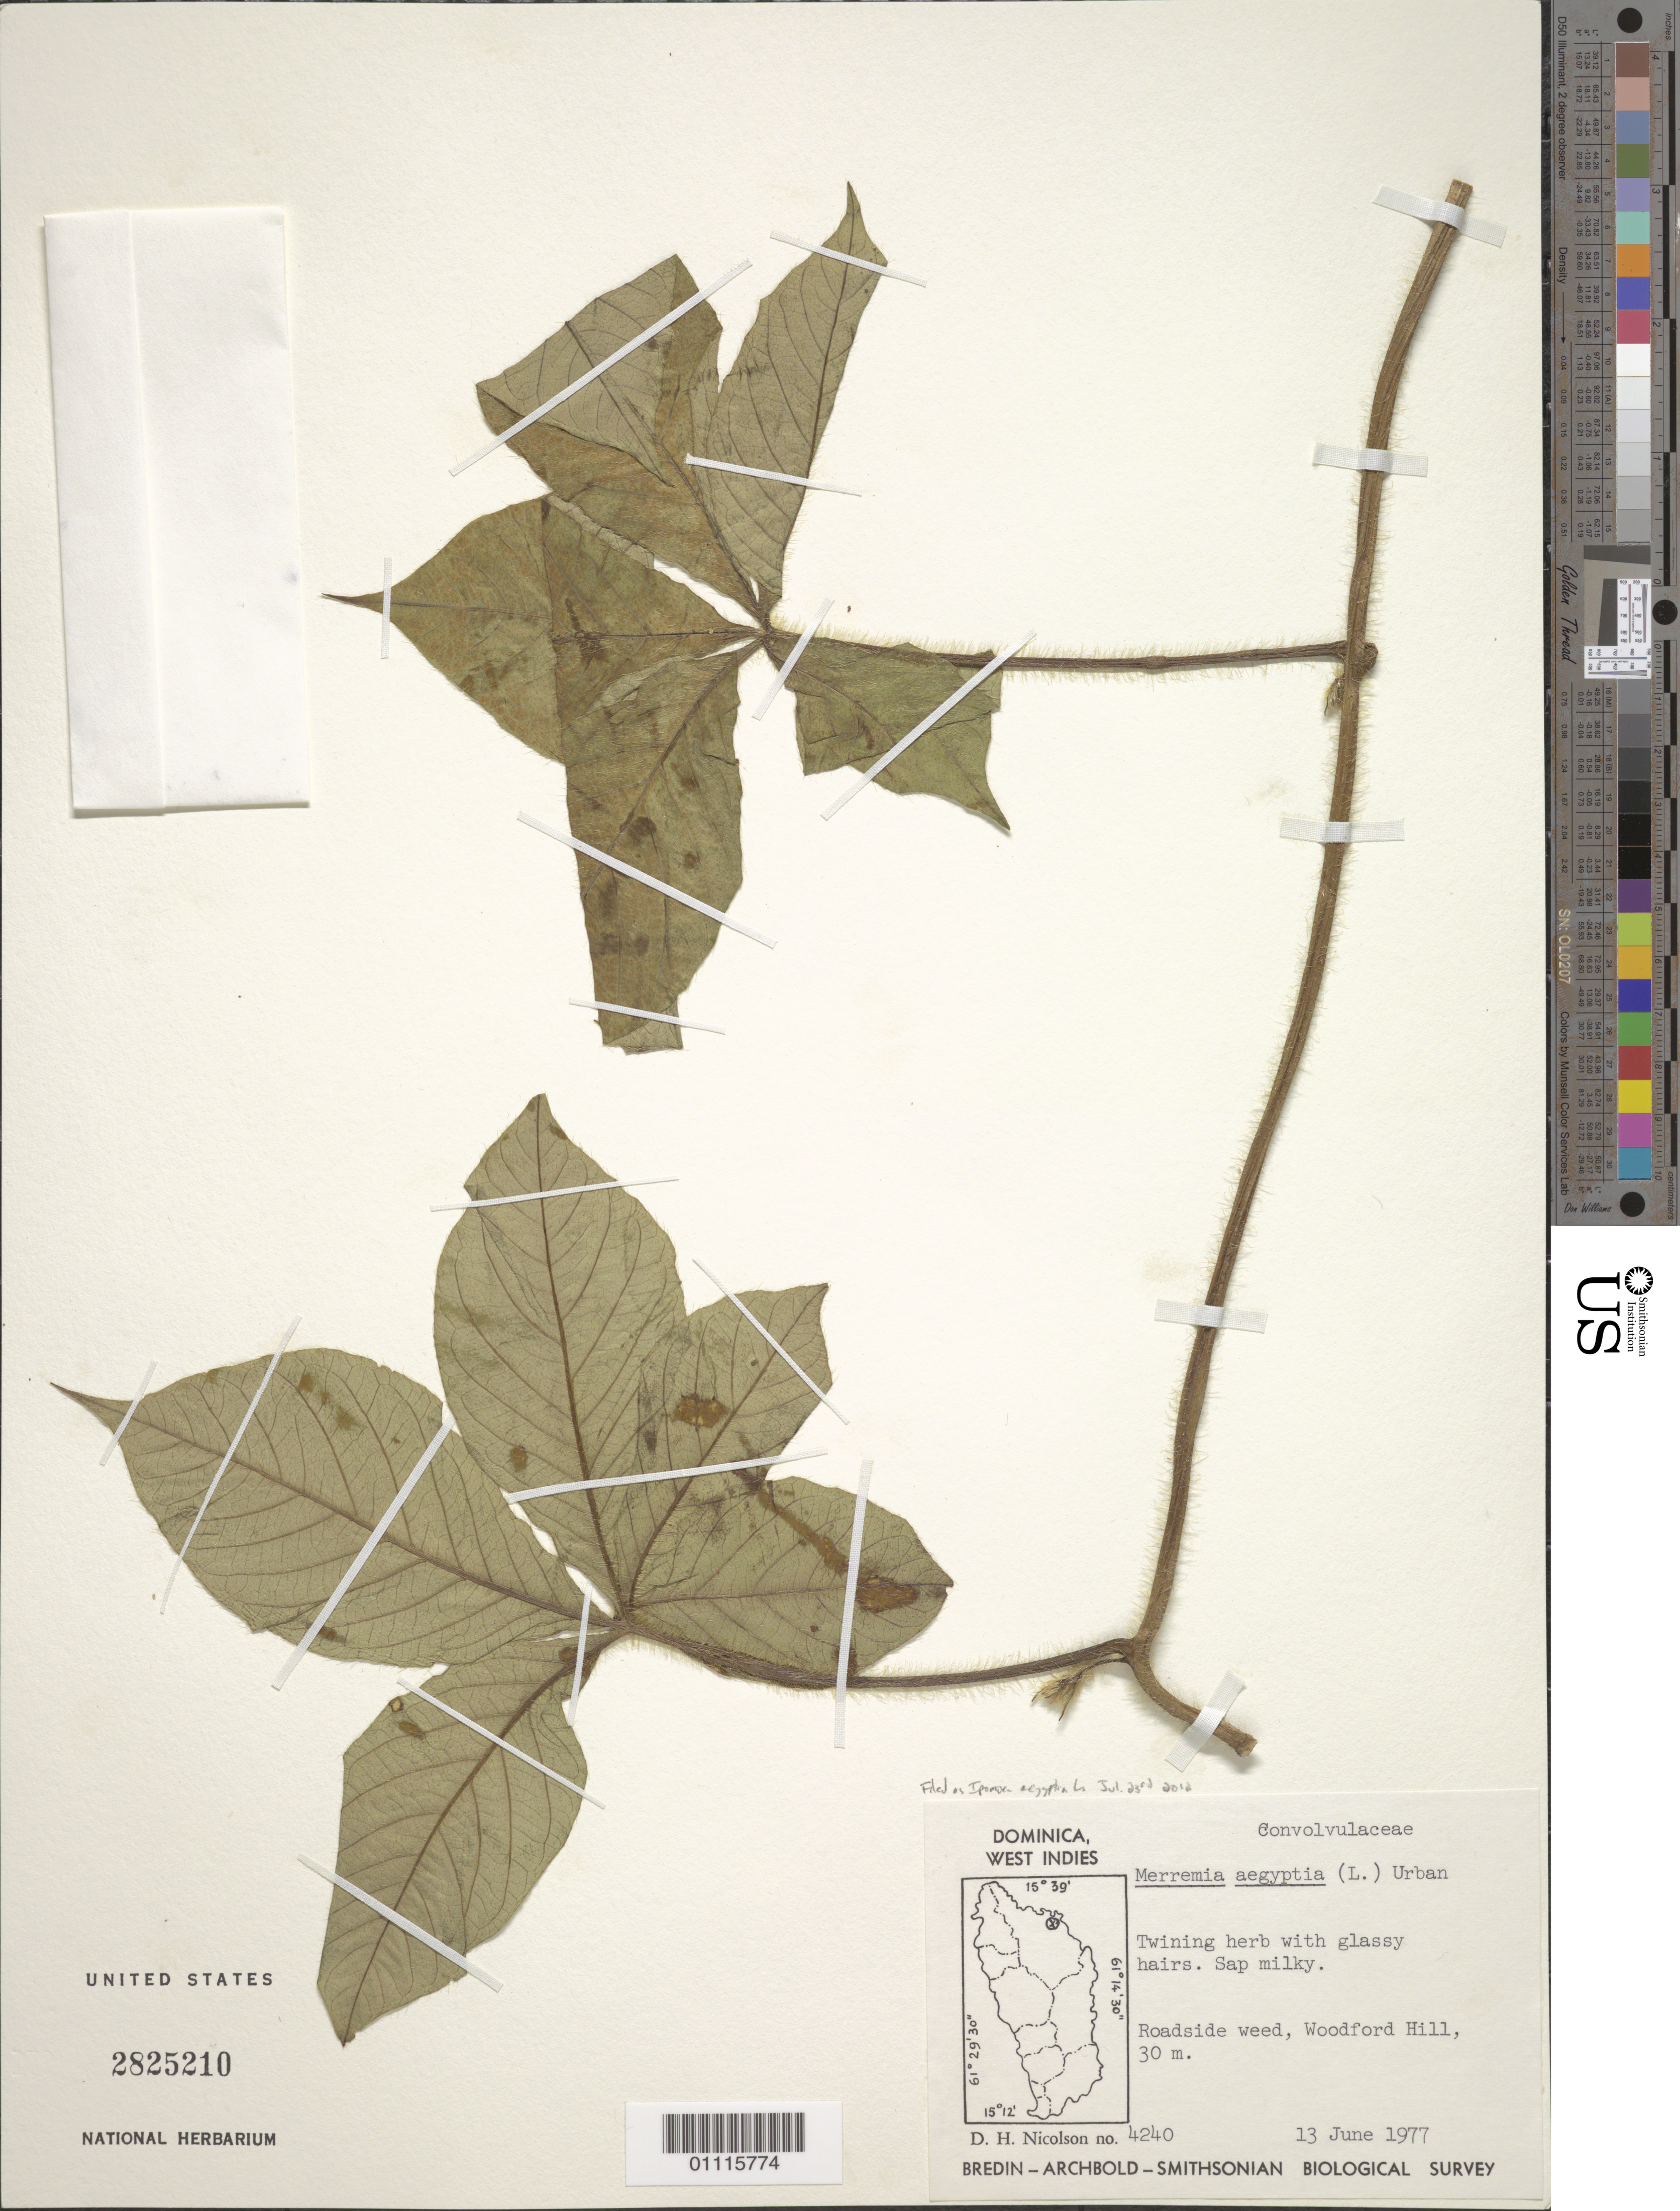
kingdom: Plantae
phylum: Tracheophyta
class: Magnoliopsida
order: Solanales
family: Convolvulaceae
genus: Distimake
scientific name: Distimake aegyptius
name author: (L.) A. R. Simões & Staples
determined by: Strong, Mark T., (BOT), Smithsonian Institution - National Museum of Natural History (UNITED STATES)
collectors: D. H. Nicolson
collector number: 4240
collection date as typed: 13 Jun 1977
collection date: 1977-06-13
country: Dominica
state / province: St. Andrew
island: Dominica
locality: Roadside weed, Woodford Hill.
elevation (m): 30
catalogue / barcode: US 2825210